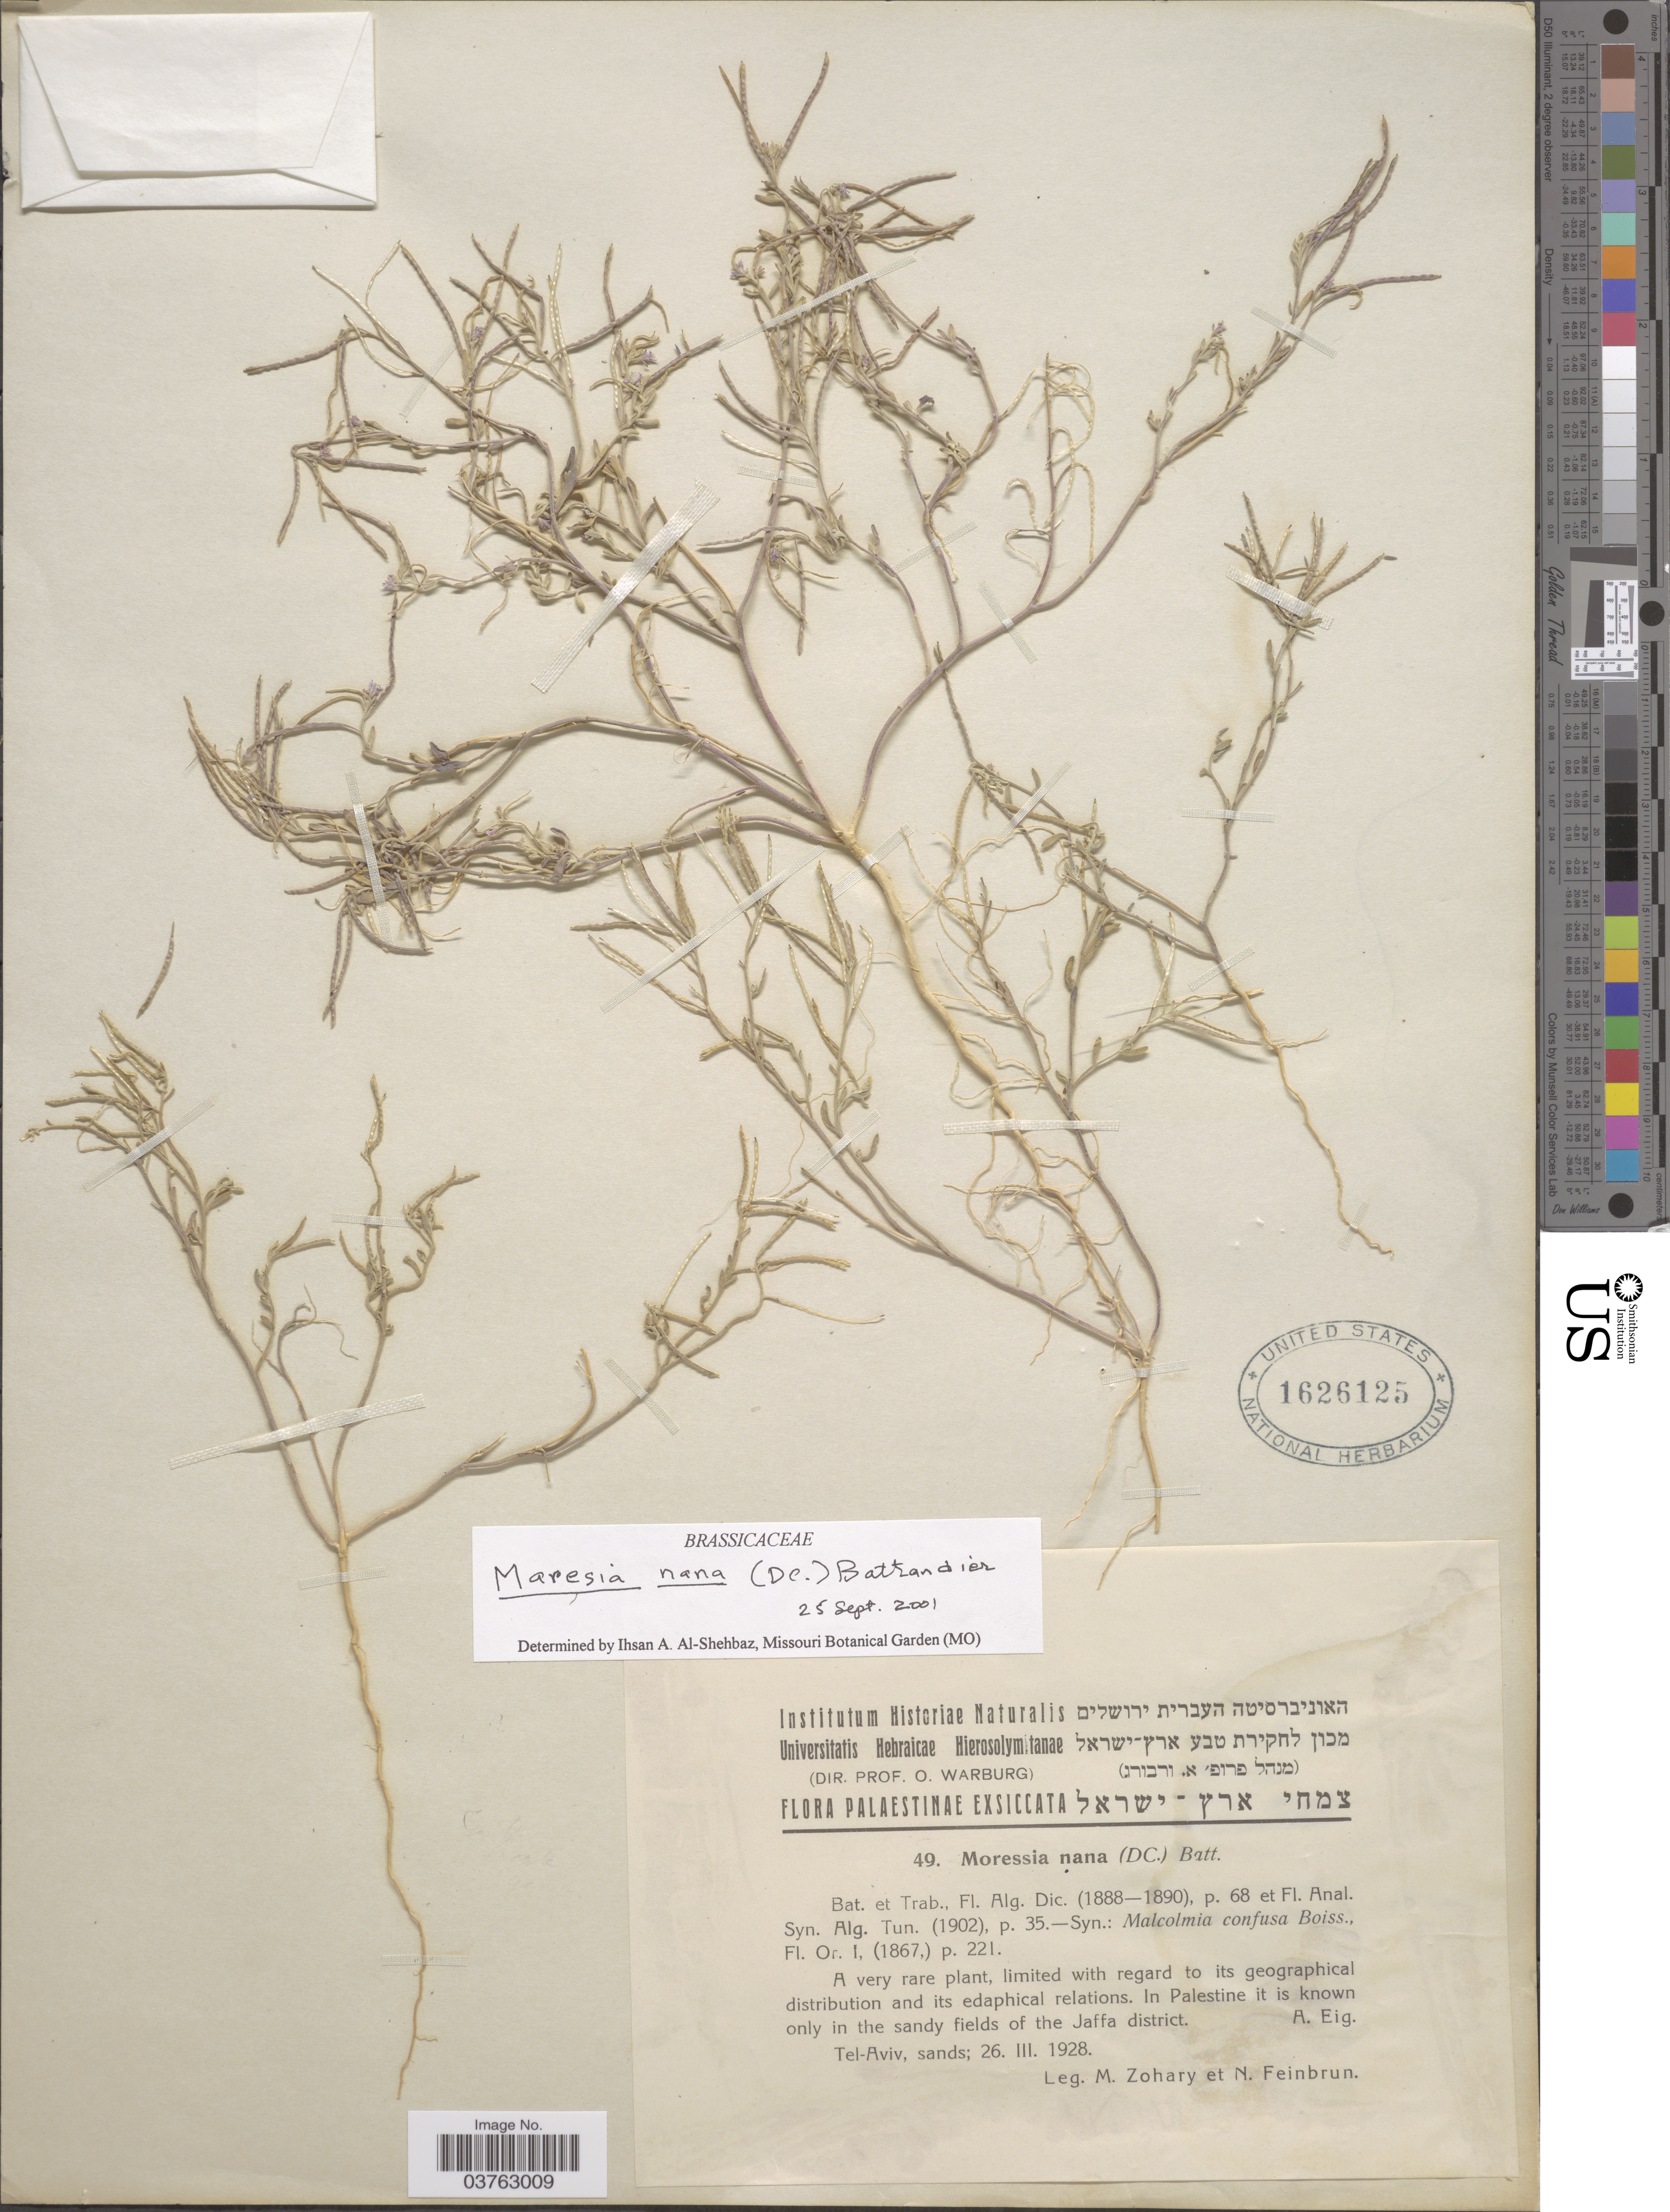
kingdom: Plantae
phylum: Tracheophyta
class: Magnoliopsida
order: Brassicales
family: Brassicaceae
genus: Maresia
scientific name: Maresia nana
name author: (DC.) Batt.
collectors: M. Zohary & N. Feinbrun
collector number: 49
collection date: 1928-03-26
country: Israel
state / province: Tel Aviv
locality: In Palestine it is known only in the sandy fields of the Jaffa district. Tel-Aviv.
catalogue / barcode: US 1626125